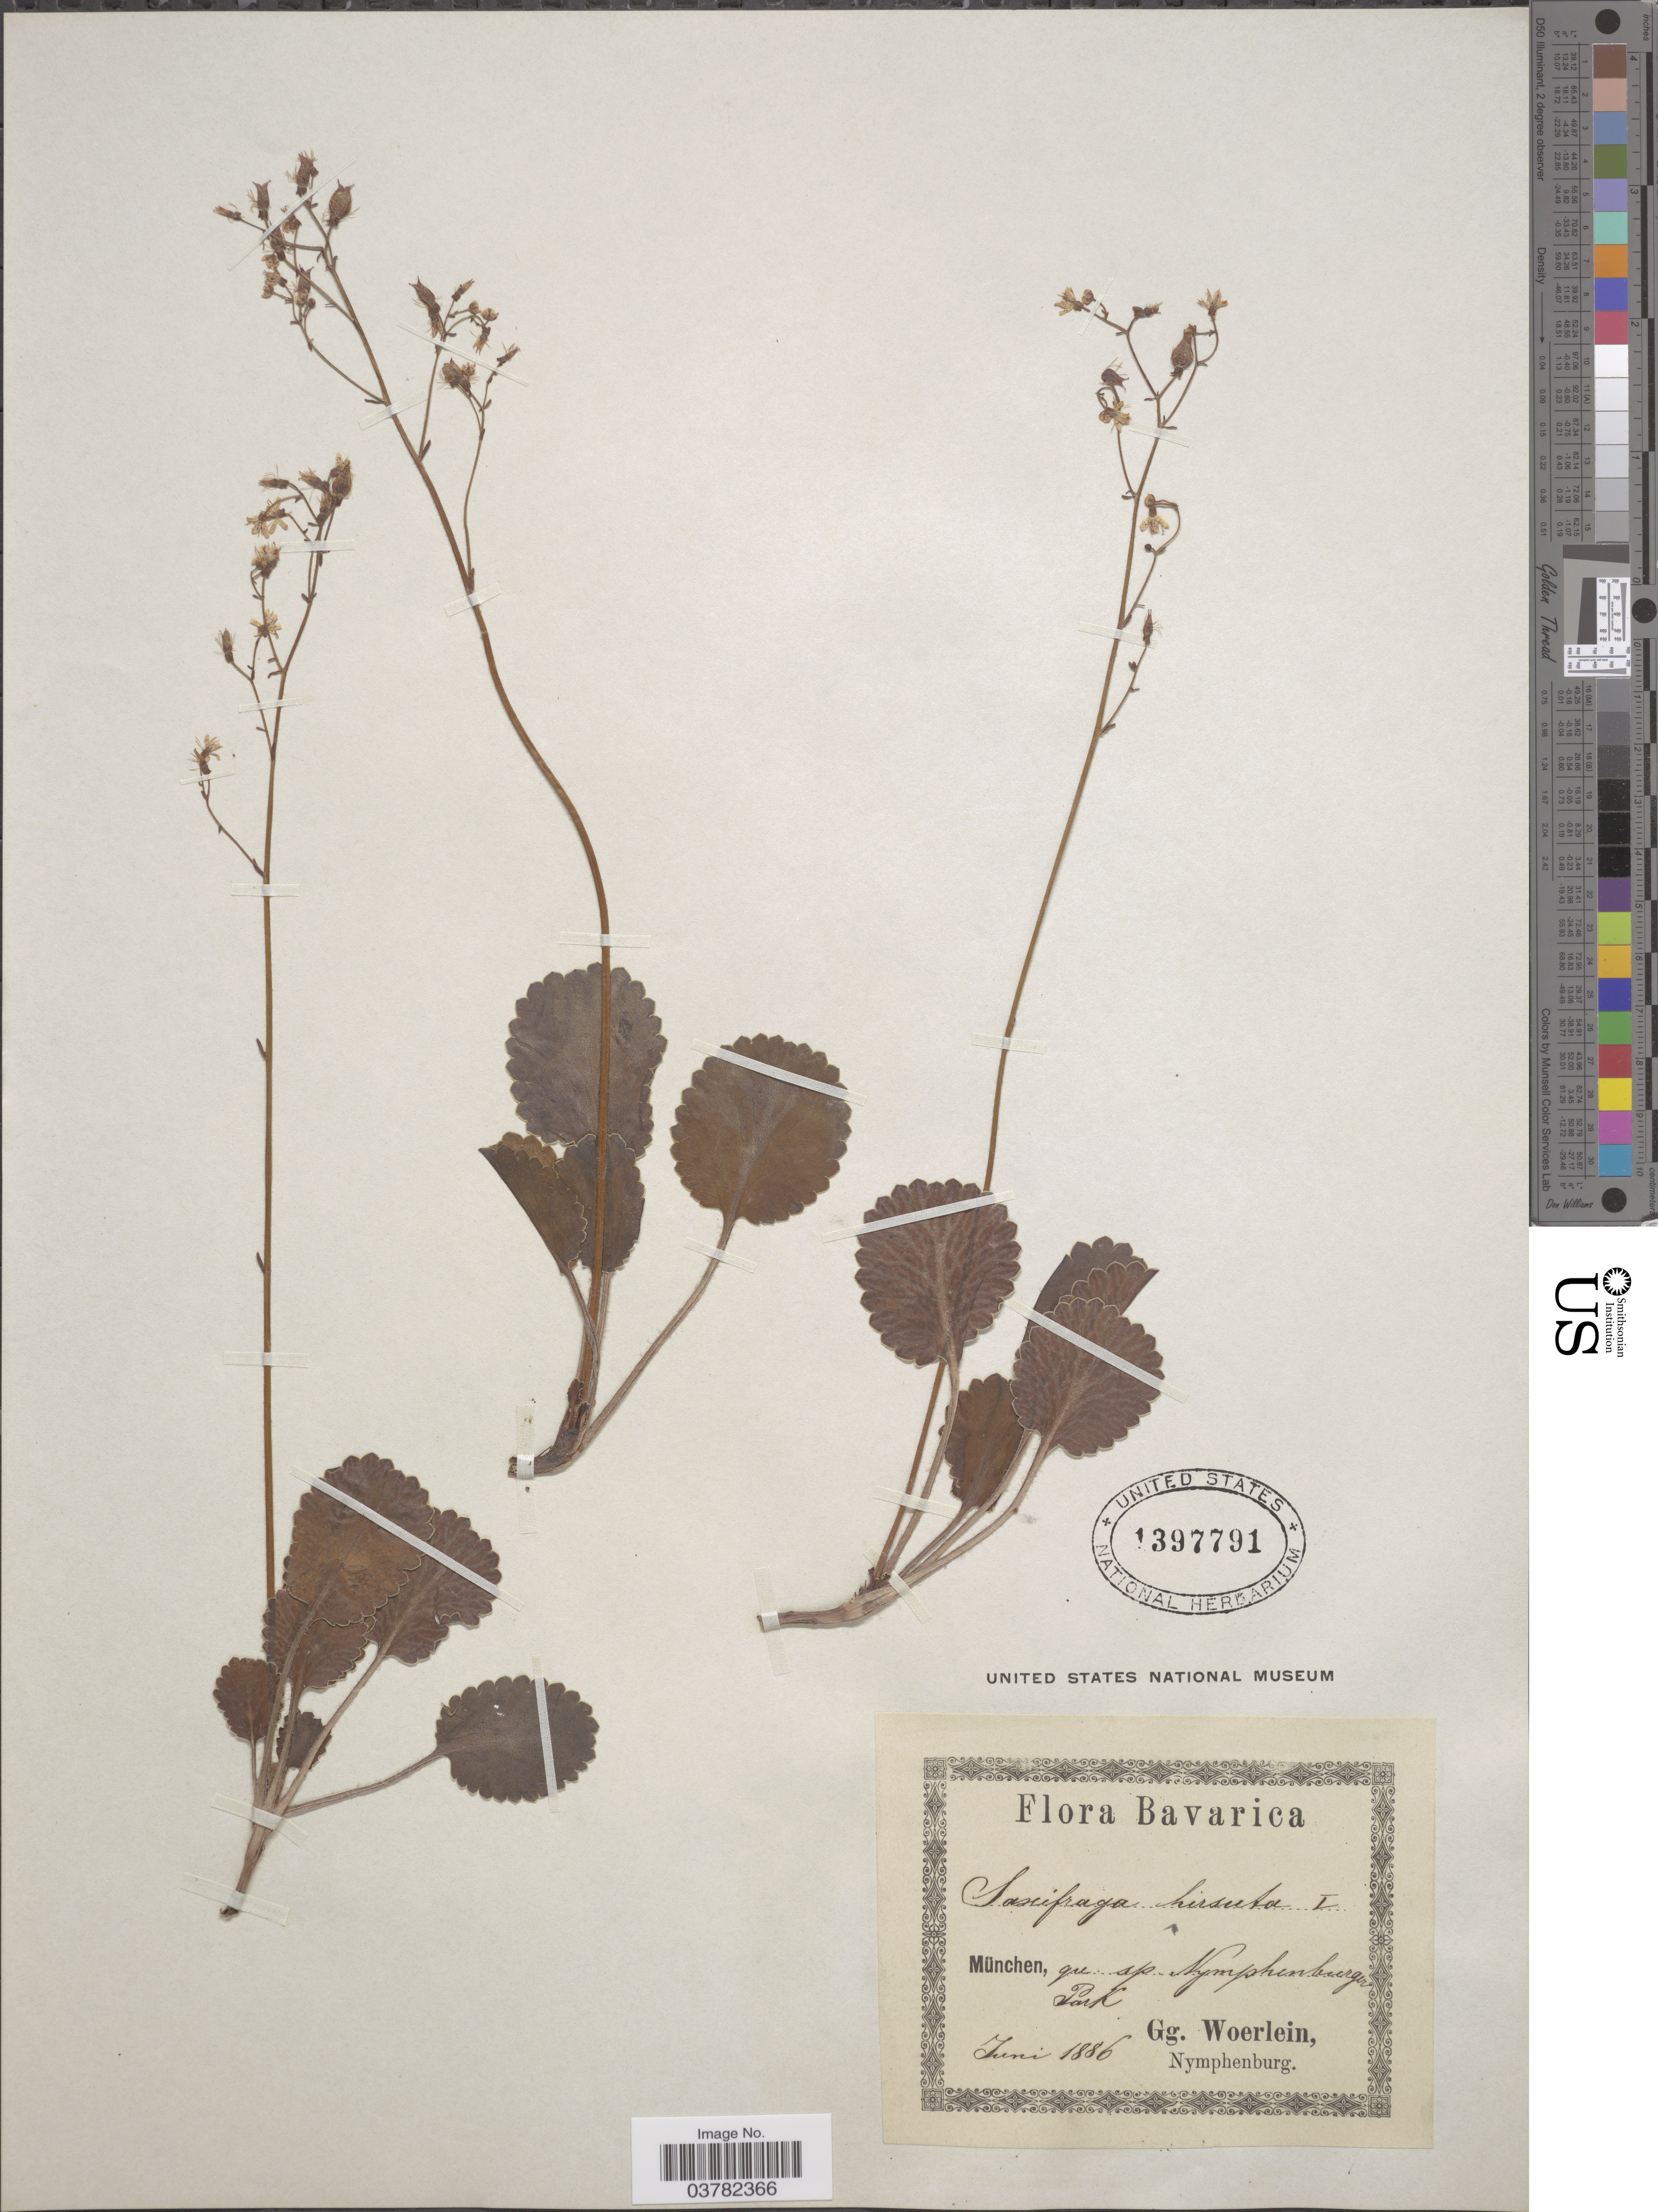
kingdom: Plantae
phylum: Tracheophyta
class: Magnoliopsida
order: Saxifragales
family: Saxifragaceae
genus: Saxifraga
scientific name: Saxifraga hirsuta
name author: L.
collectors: G. Woerlein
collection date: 1886-06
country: Germany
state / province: Bayern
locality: Bavarica. München, qu sp Nymphenburg Park.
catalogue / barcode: US 1397791